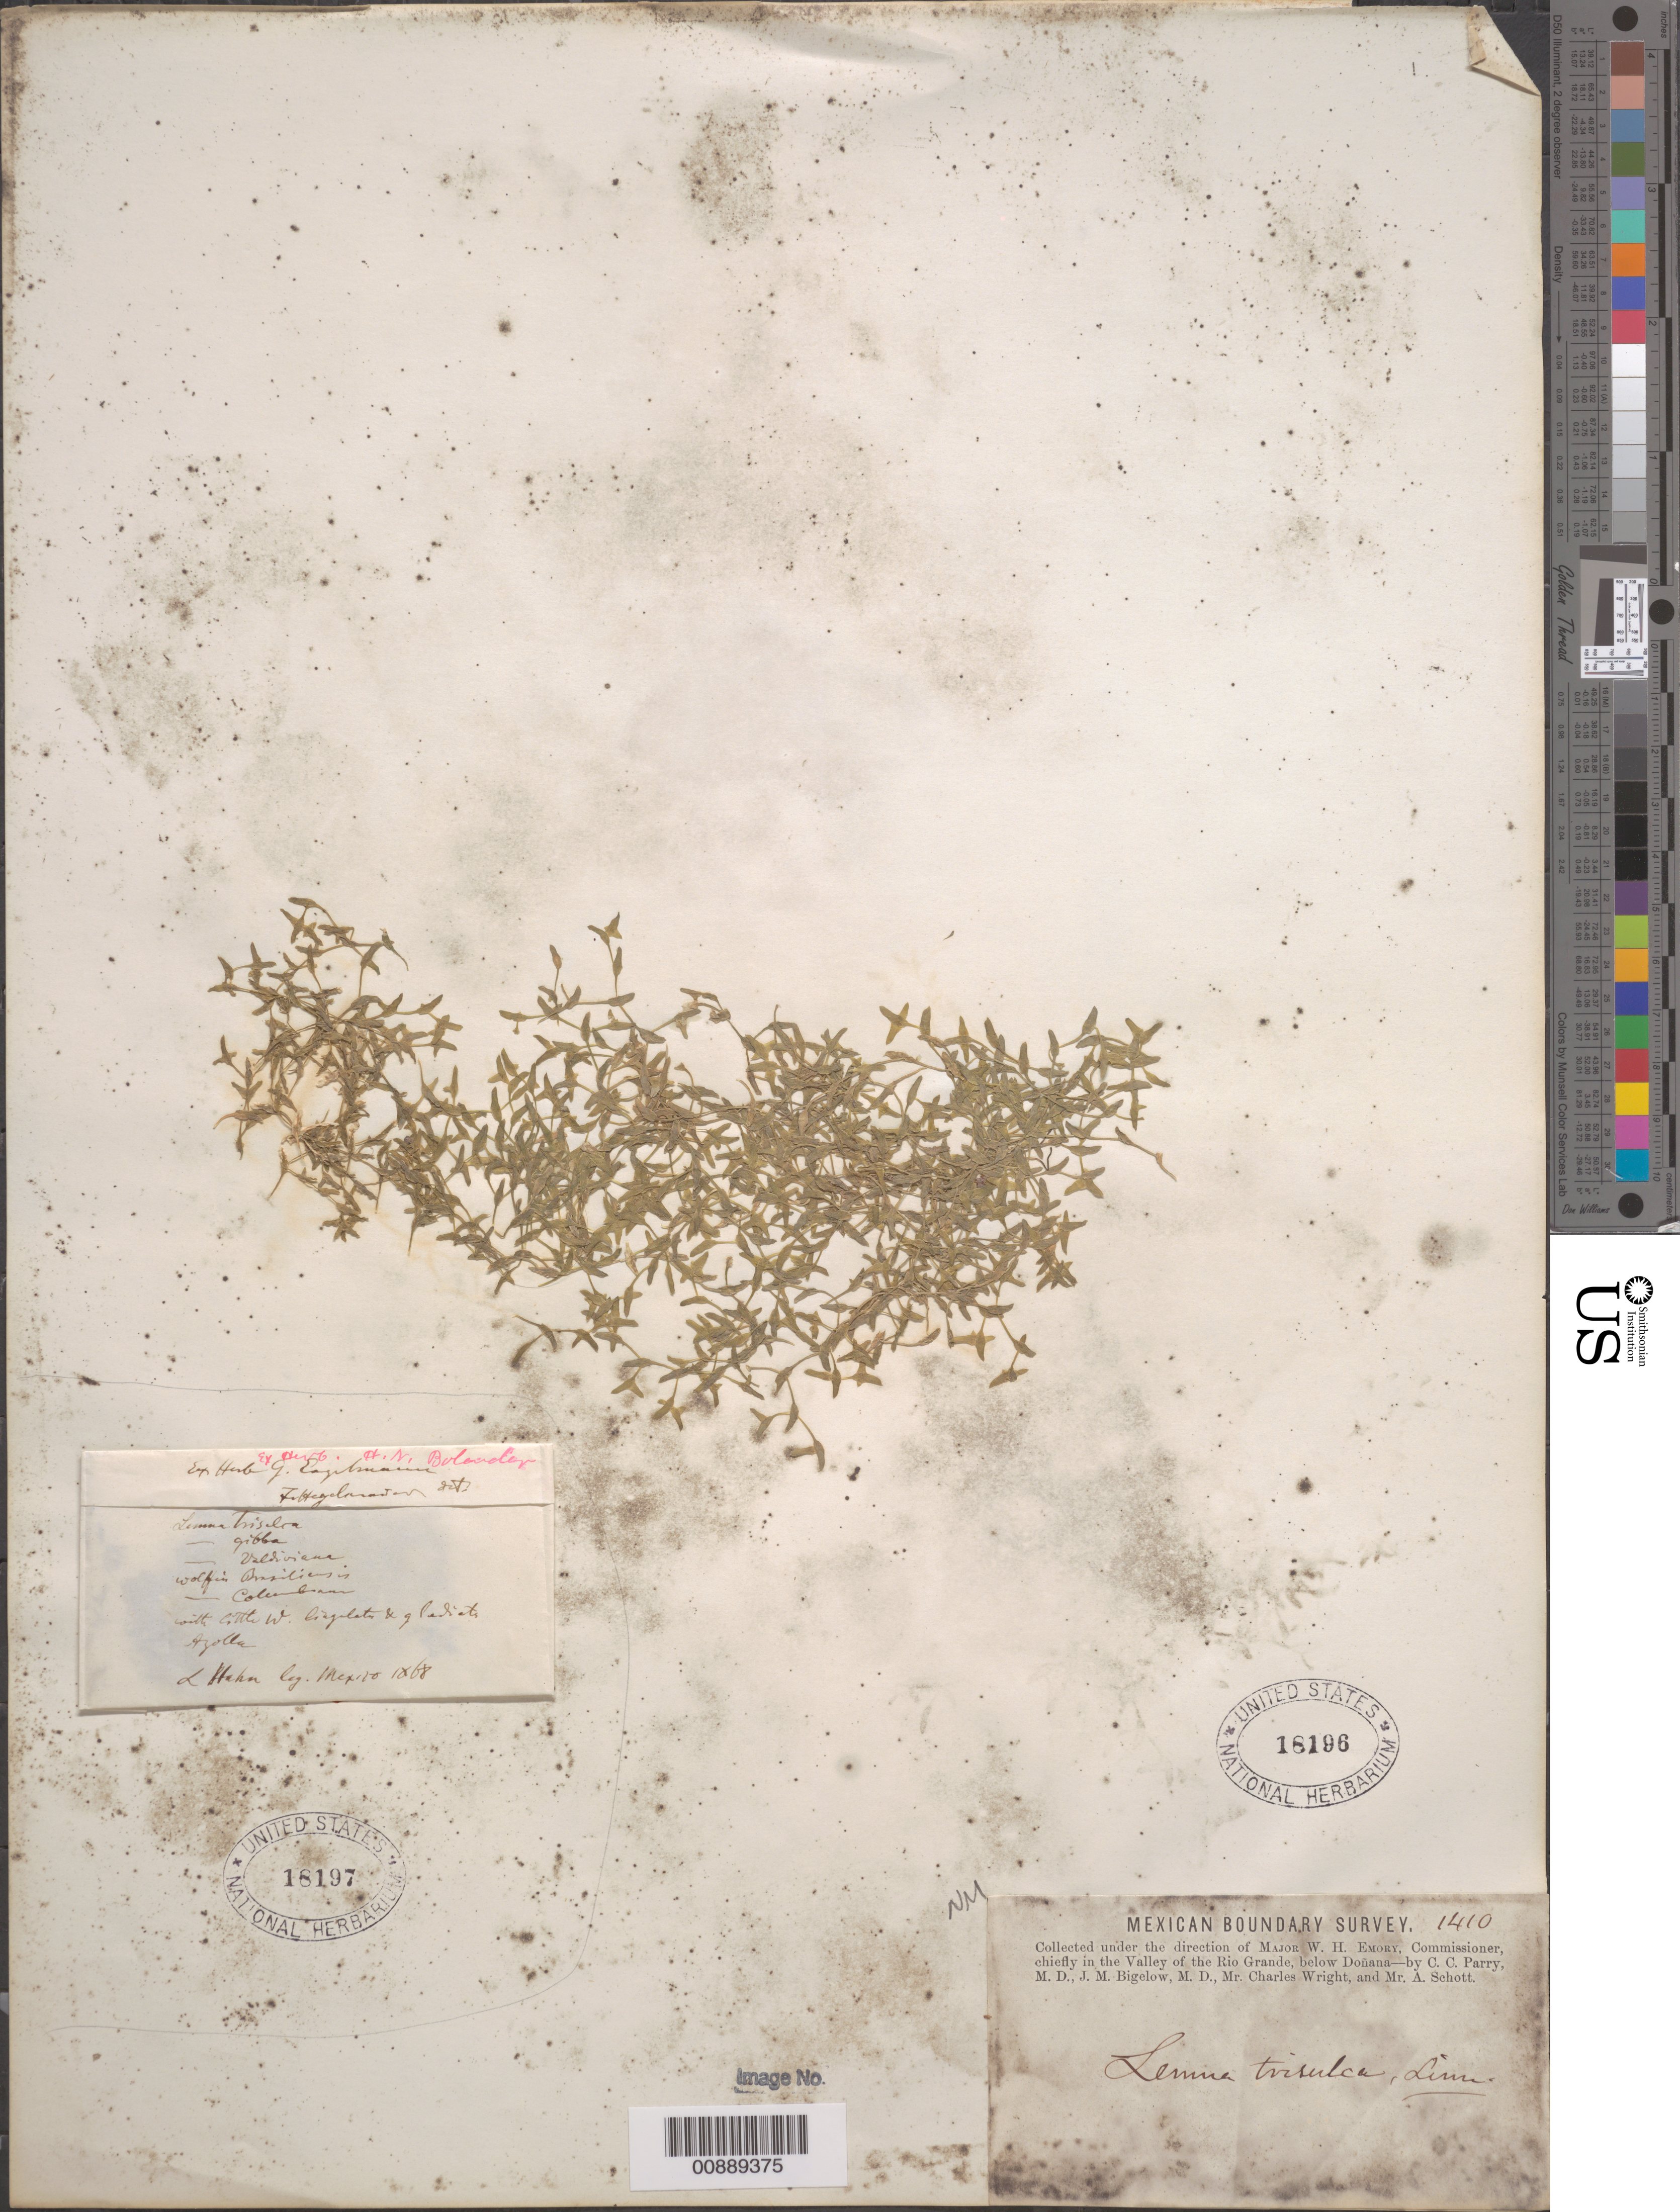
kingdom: Plantae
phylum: Tracheophyta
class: Liliopsida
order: Alismatales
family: Araceae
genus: Lemna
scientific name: Lemna trisulca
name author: L.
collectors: C. C. Parry, J. M. Bigelow, C. Wright & A. C. V. Schott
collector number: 1410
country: United States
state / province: New Mexico / Texas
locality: Valley of the Rio Grande, below Doñana.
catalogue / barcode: US 18196